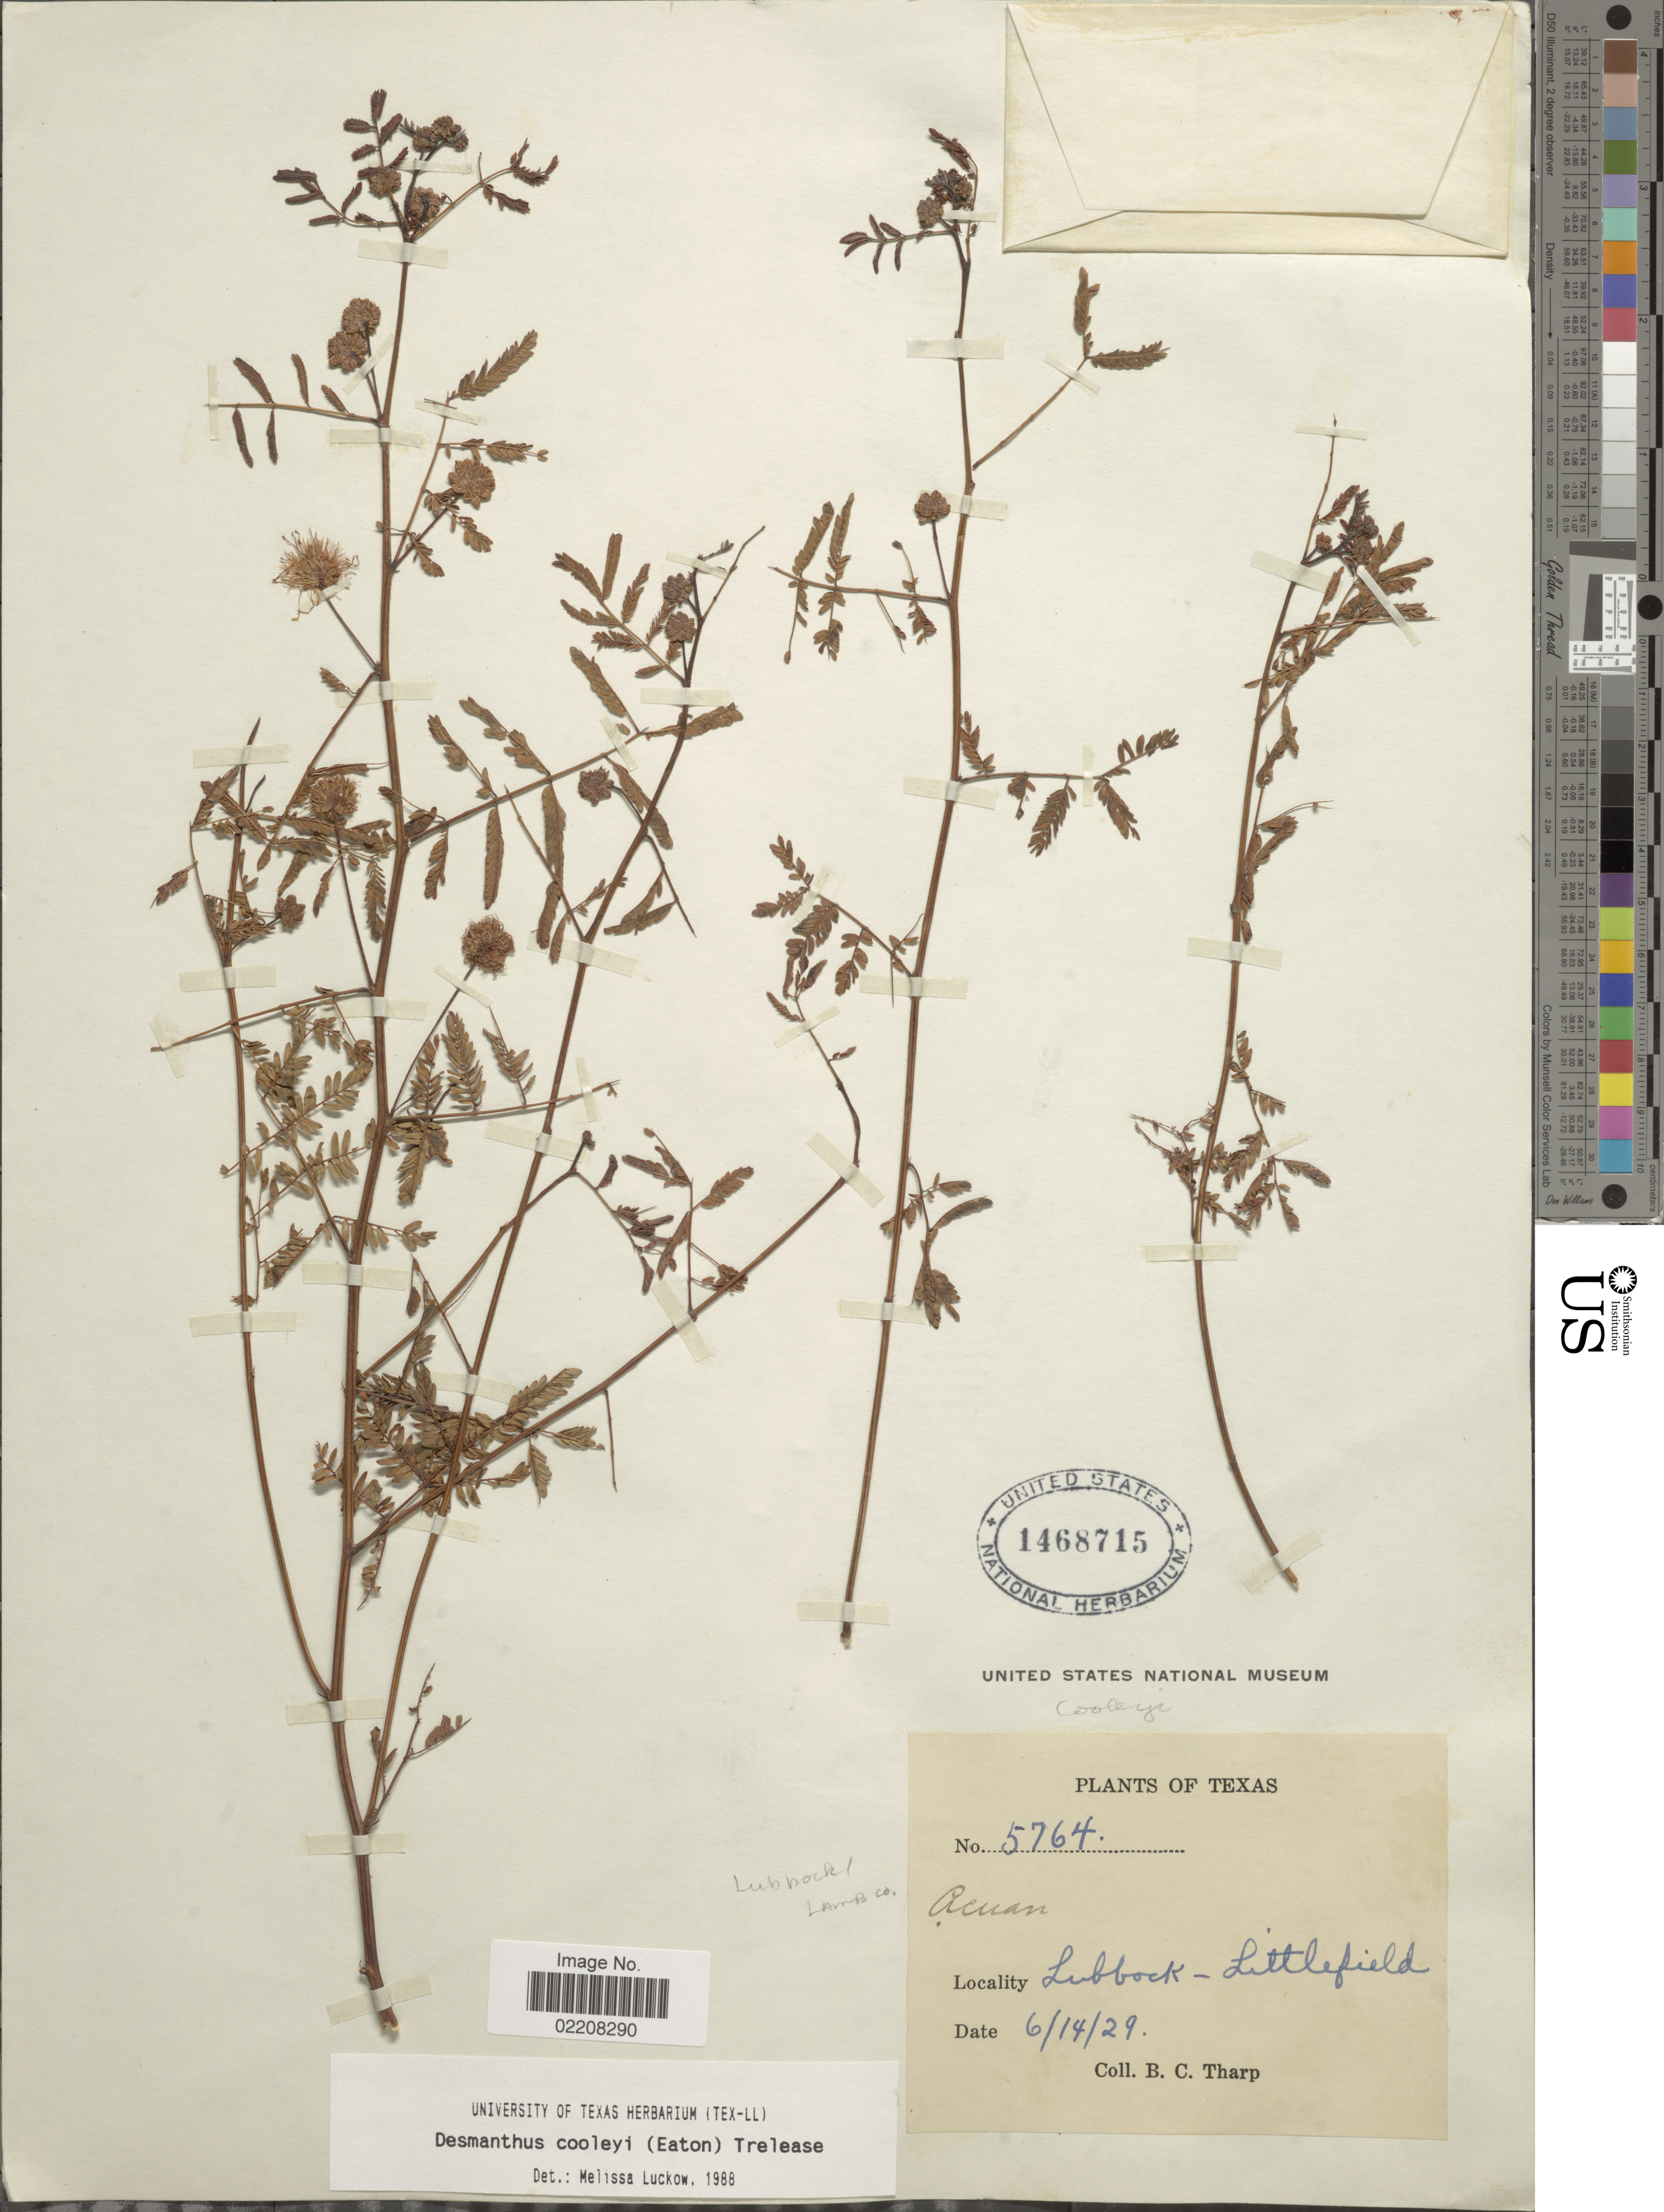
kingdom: Plantae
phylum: Tracheophyta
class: Magnoliopsida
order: Fabales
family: Fabaceae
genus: Desmanthus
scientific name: Desmanthus cooleyi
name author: (Eaton) Trel.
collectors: B. C. Tharp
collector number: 5764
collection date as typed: Transcribed d/m/y: 14/6/29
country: United States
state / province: Texas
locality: Lubbock - Littlefield. Lamb Co.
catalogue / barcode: US 1468715